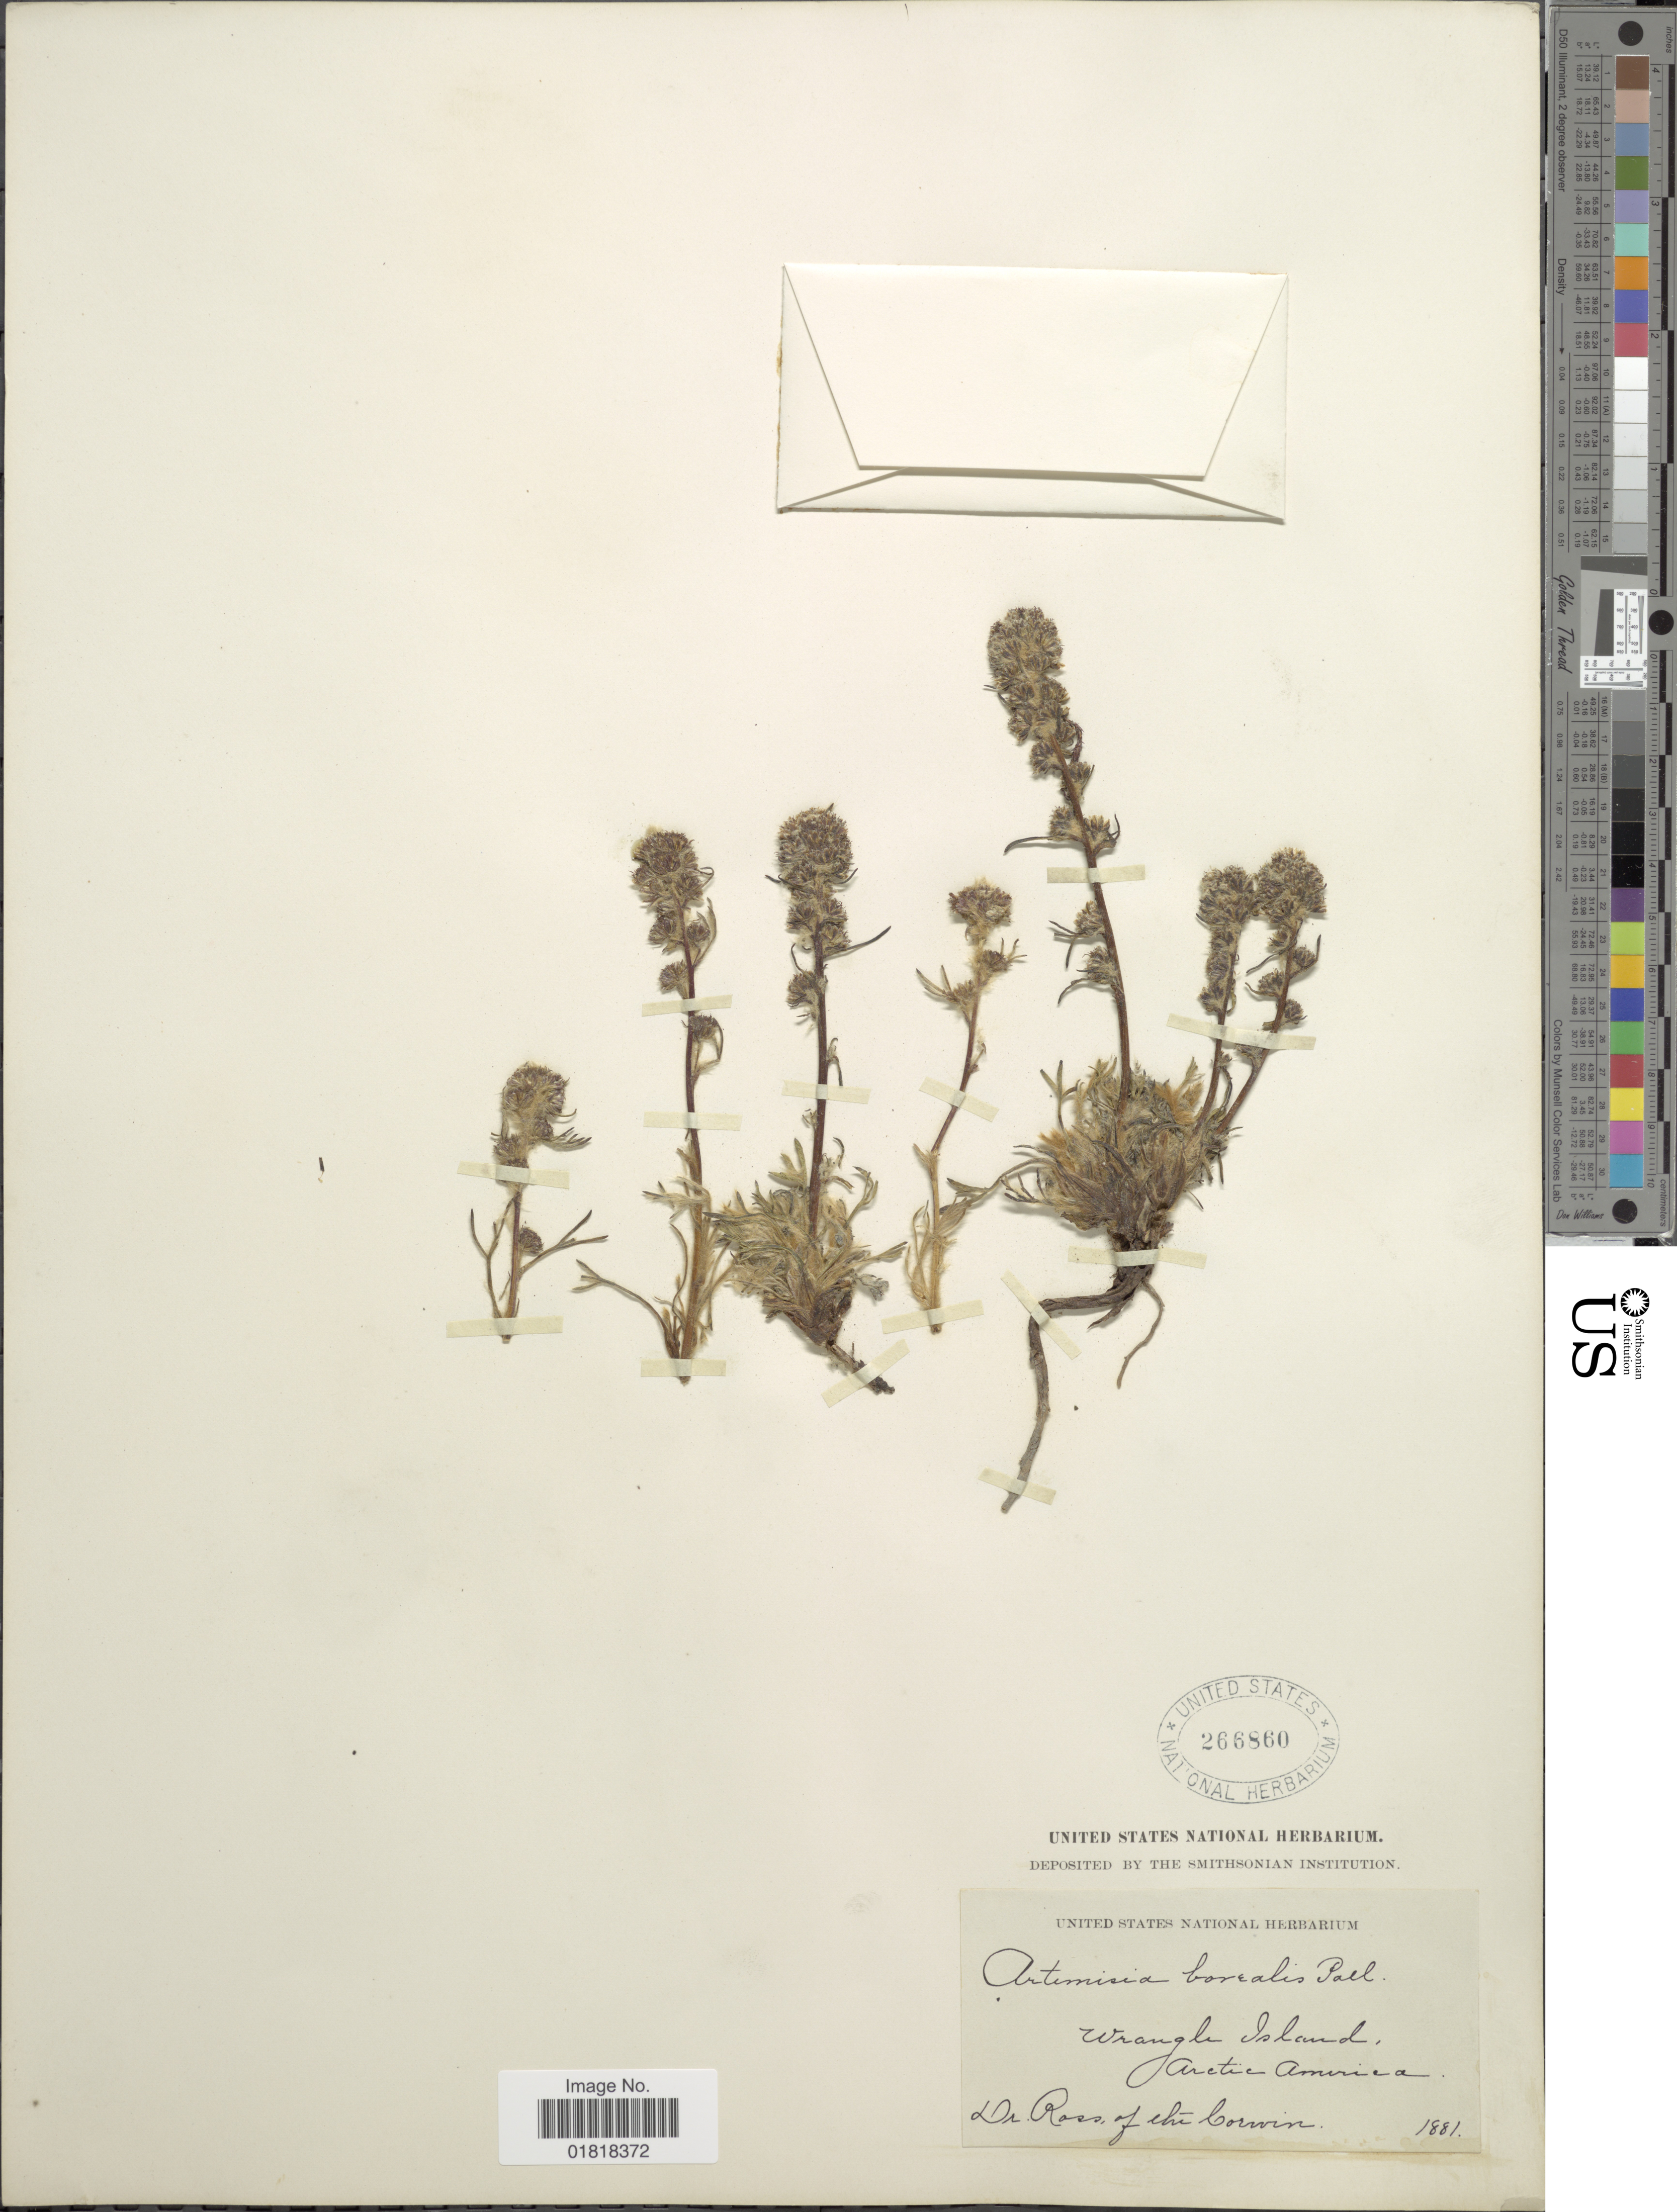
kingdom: Plantae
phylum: Tracheophyta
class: Magnoliopsida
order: Asterales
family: Asteraceae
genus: Artemisia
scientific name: Artemisia borealis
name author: Pall.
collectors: -. Ross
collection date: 1881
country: Russian Federation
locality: Wrangle Island, Arctic America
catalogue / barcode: US 266860